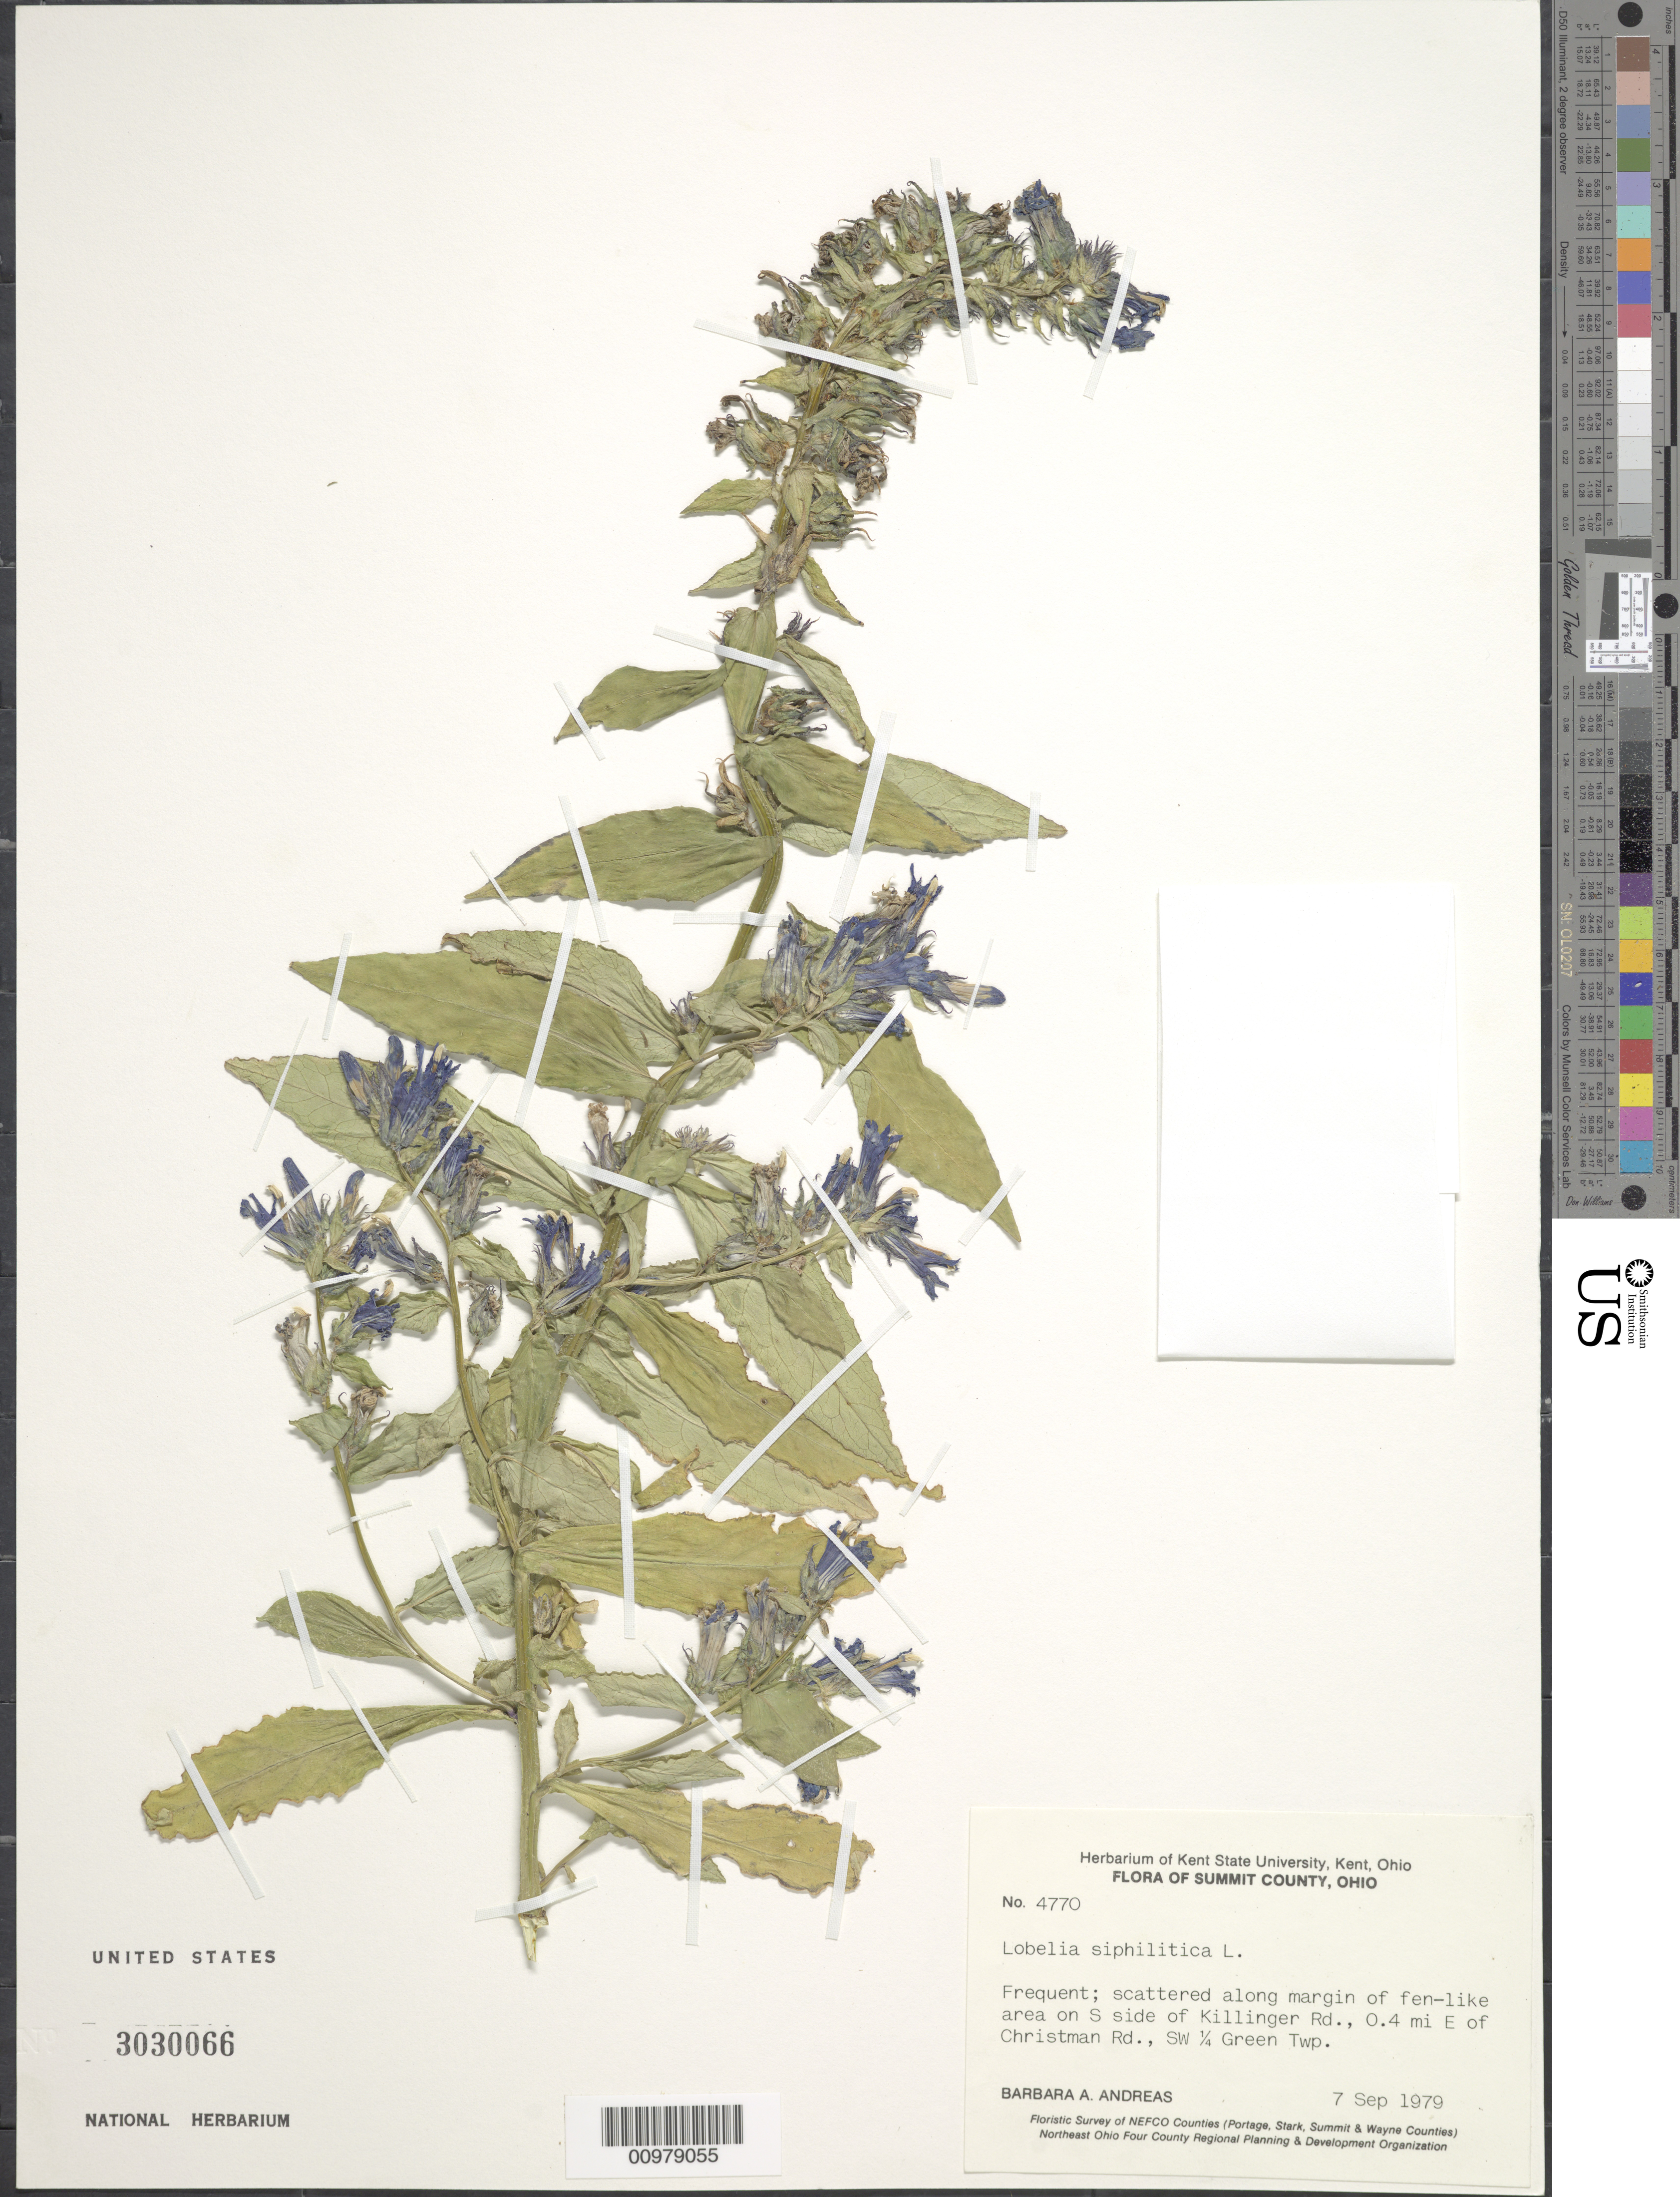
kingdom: Plantae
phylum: Tracheophyta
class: Magnoliopsida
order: Asterales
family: Campanulaceae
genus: Lobelia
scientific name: Lobelia siphilitica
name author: L.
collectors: B. A. Andreas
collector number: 4770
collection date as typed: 7 Sep 1979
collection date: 1979-09-07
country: United States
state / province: Ohio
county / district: Summit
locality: S side of Killinger Rd., 0.4 mi. E of Christman Rd., SW 1/4 Green Twp.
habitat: scattered along margin of fen-like area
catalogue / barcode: US 3030066